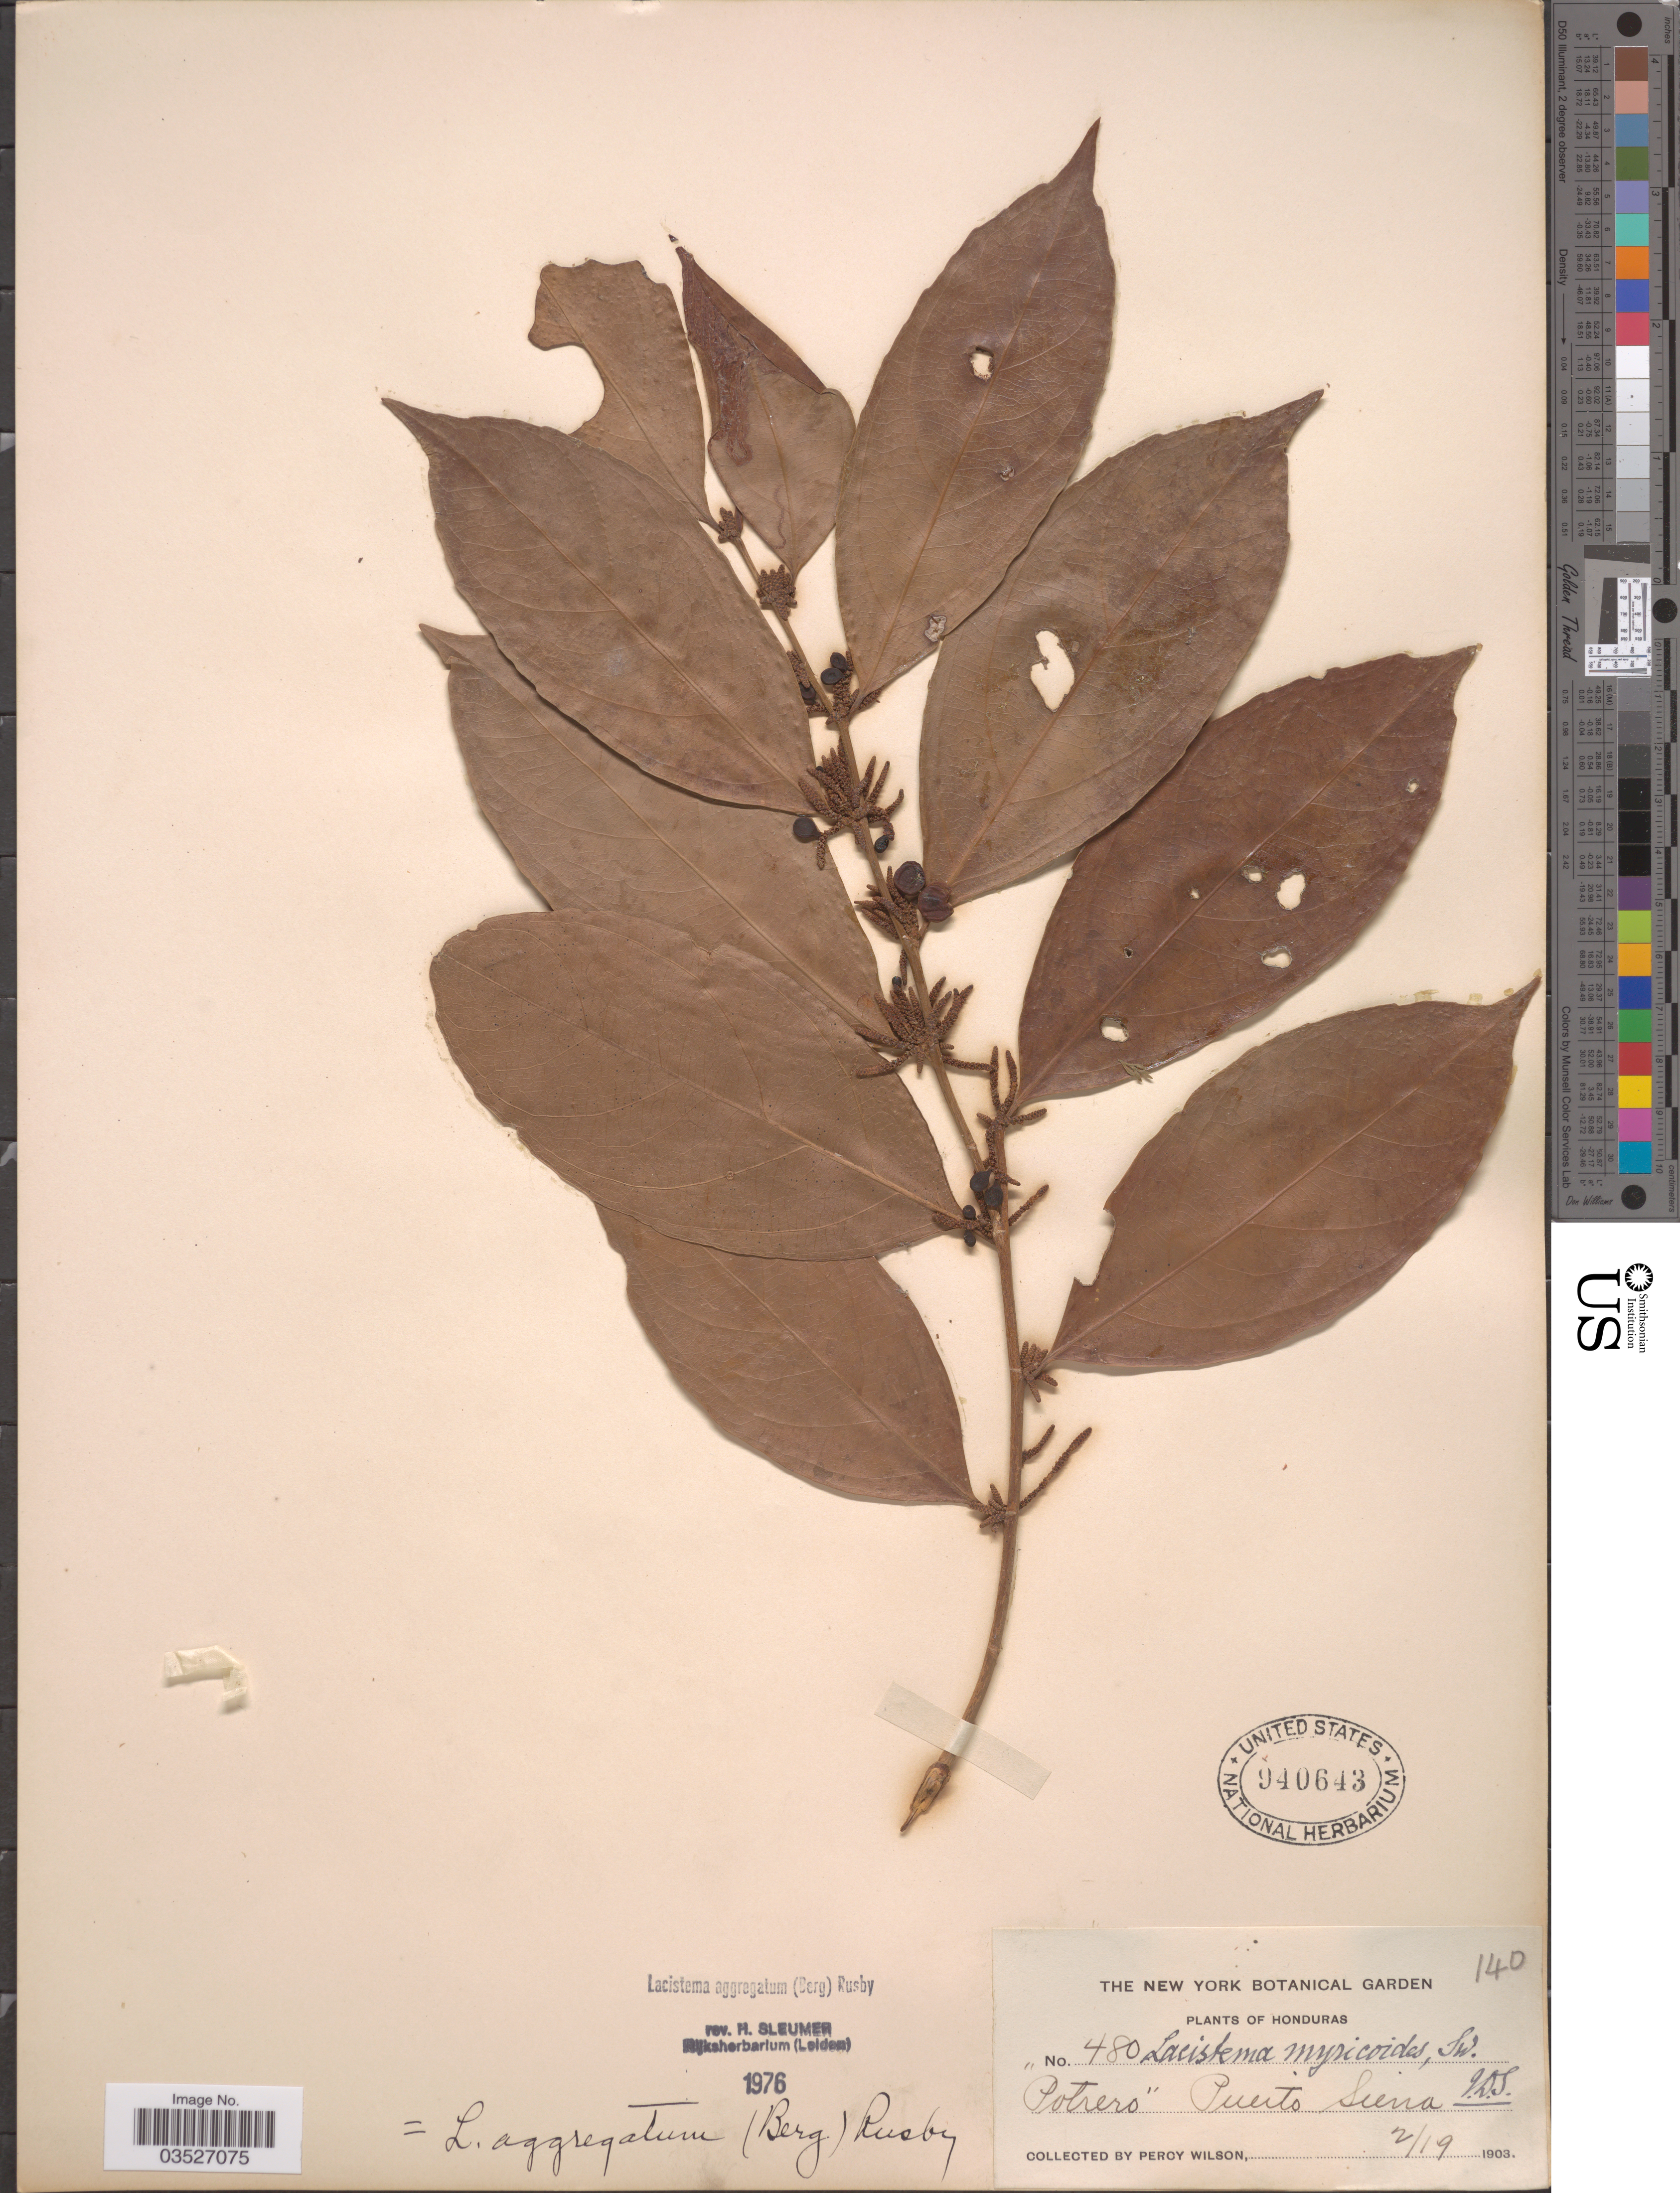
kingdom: Plantae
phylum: Tracheophyta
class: Magnoliopsida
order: Malpighiales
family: Lacistemataceae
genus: Lacistema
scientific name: Lacistema aggregatum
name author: (P.J. Bergius) Rusby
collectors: P. Wilson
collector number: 480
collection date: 1903-02-19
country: Honduras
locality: Potrero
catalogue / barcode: US 940643